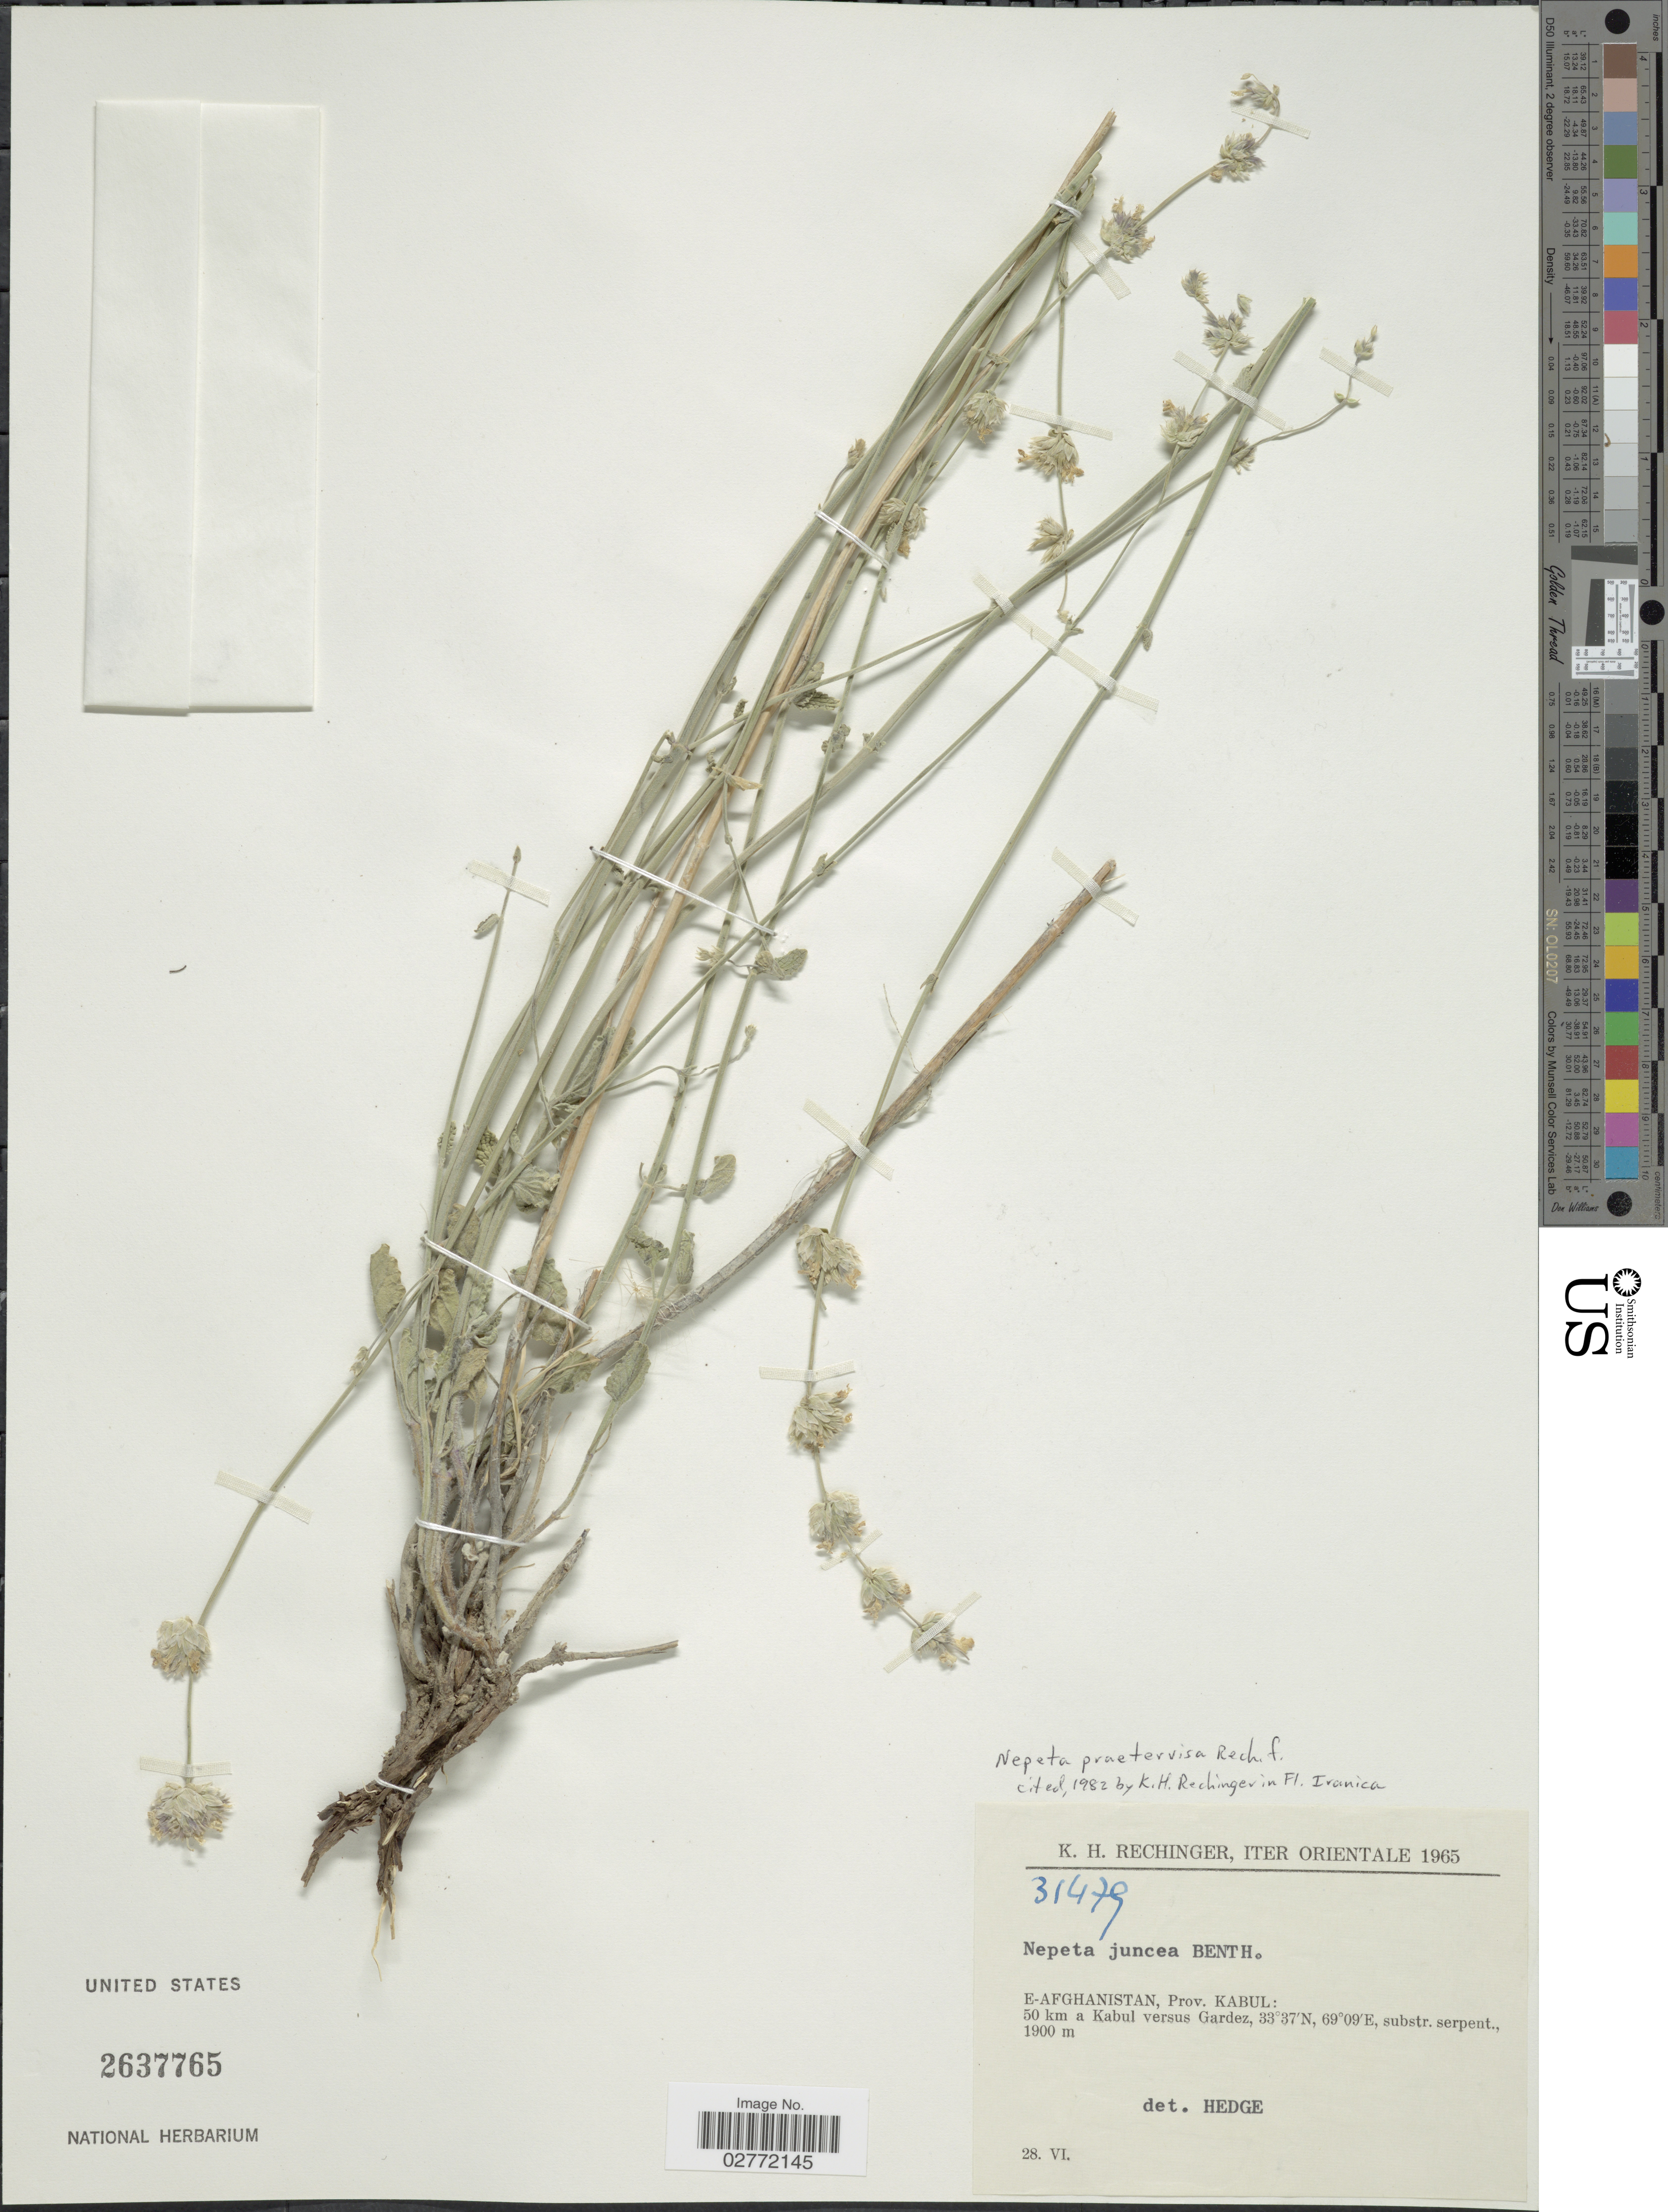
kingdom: Plantae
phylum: Tracheophyta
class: Magnoliopsida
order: Lamiales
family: Lamiaceae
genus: Nepeta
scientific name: Nepeta praetervisa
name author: Rech. f.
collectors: K. H. Rechinger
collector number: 31479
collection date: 1965-06-28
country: Afghanistan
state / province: Kabul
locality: Iter Orientale, E-Afghanistan: 50 km a Kabul versus Gardez.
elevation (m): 1900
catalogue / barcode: US 2637765